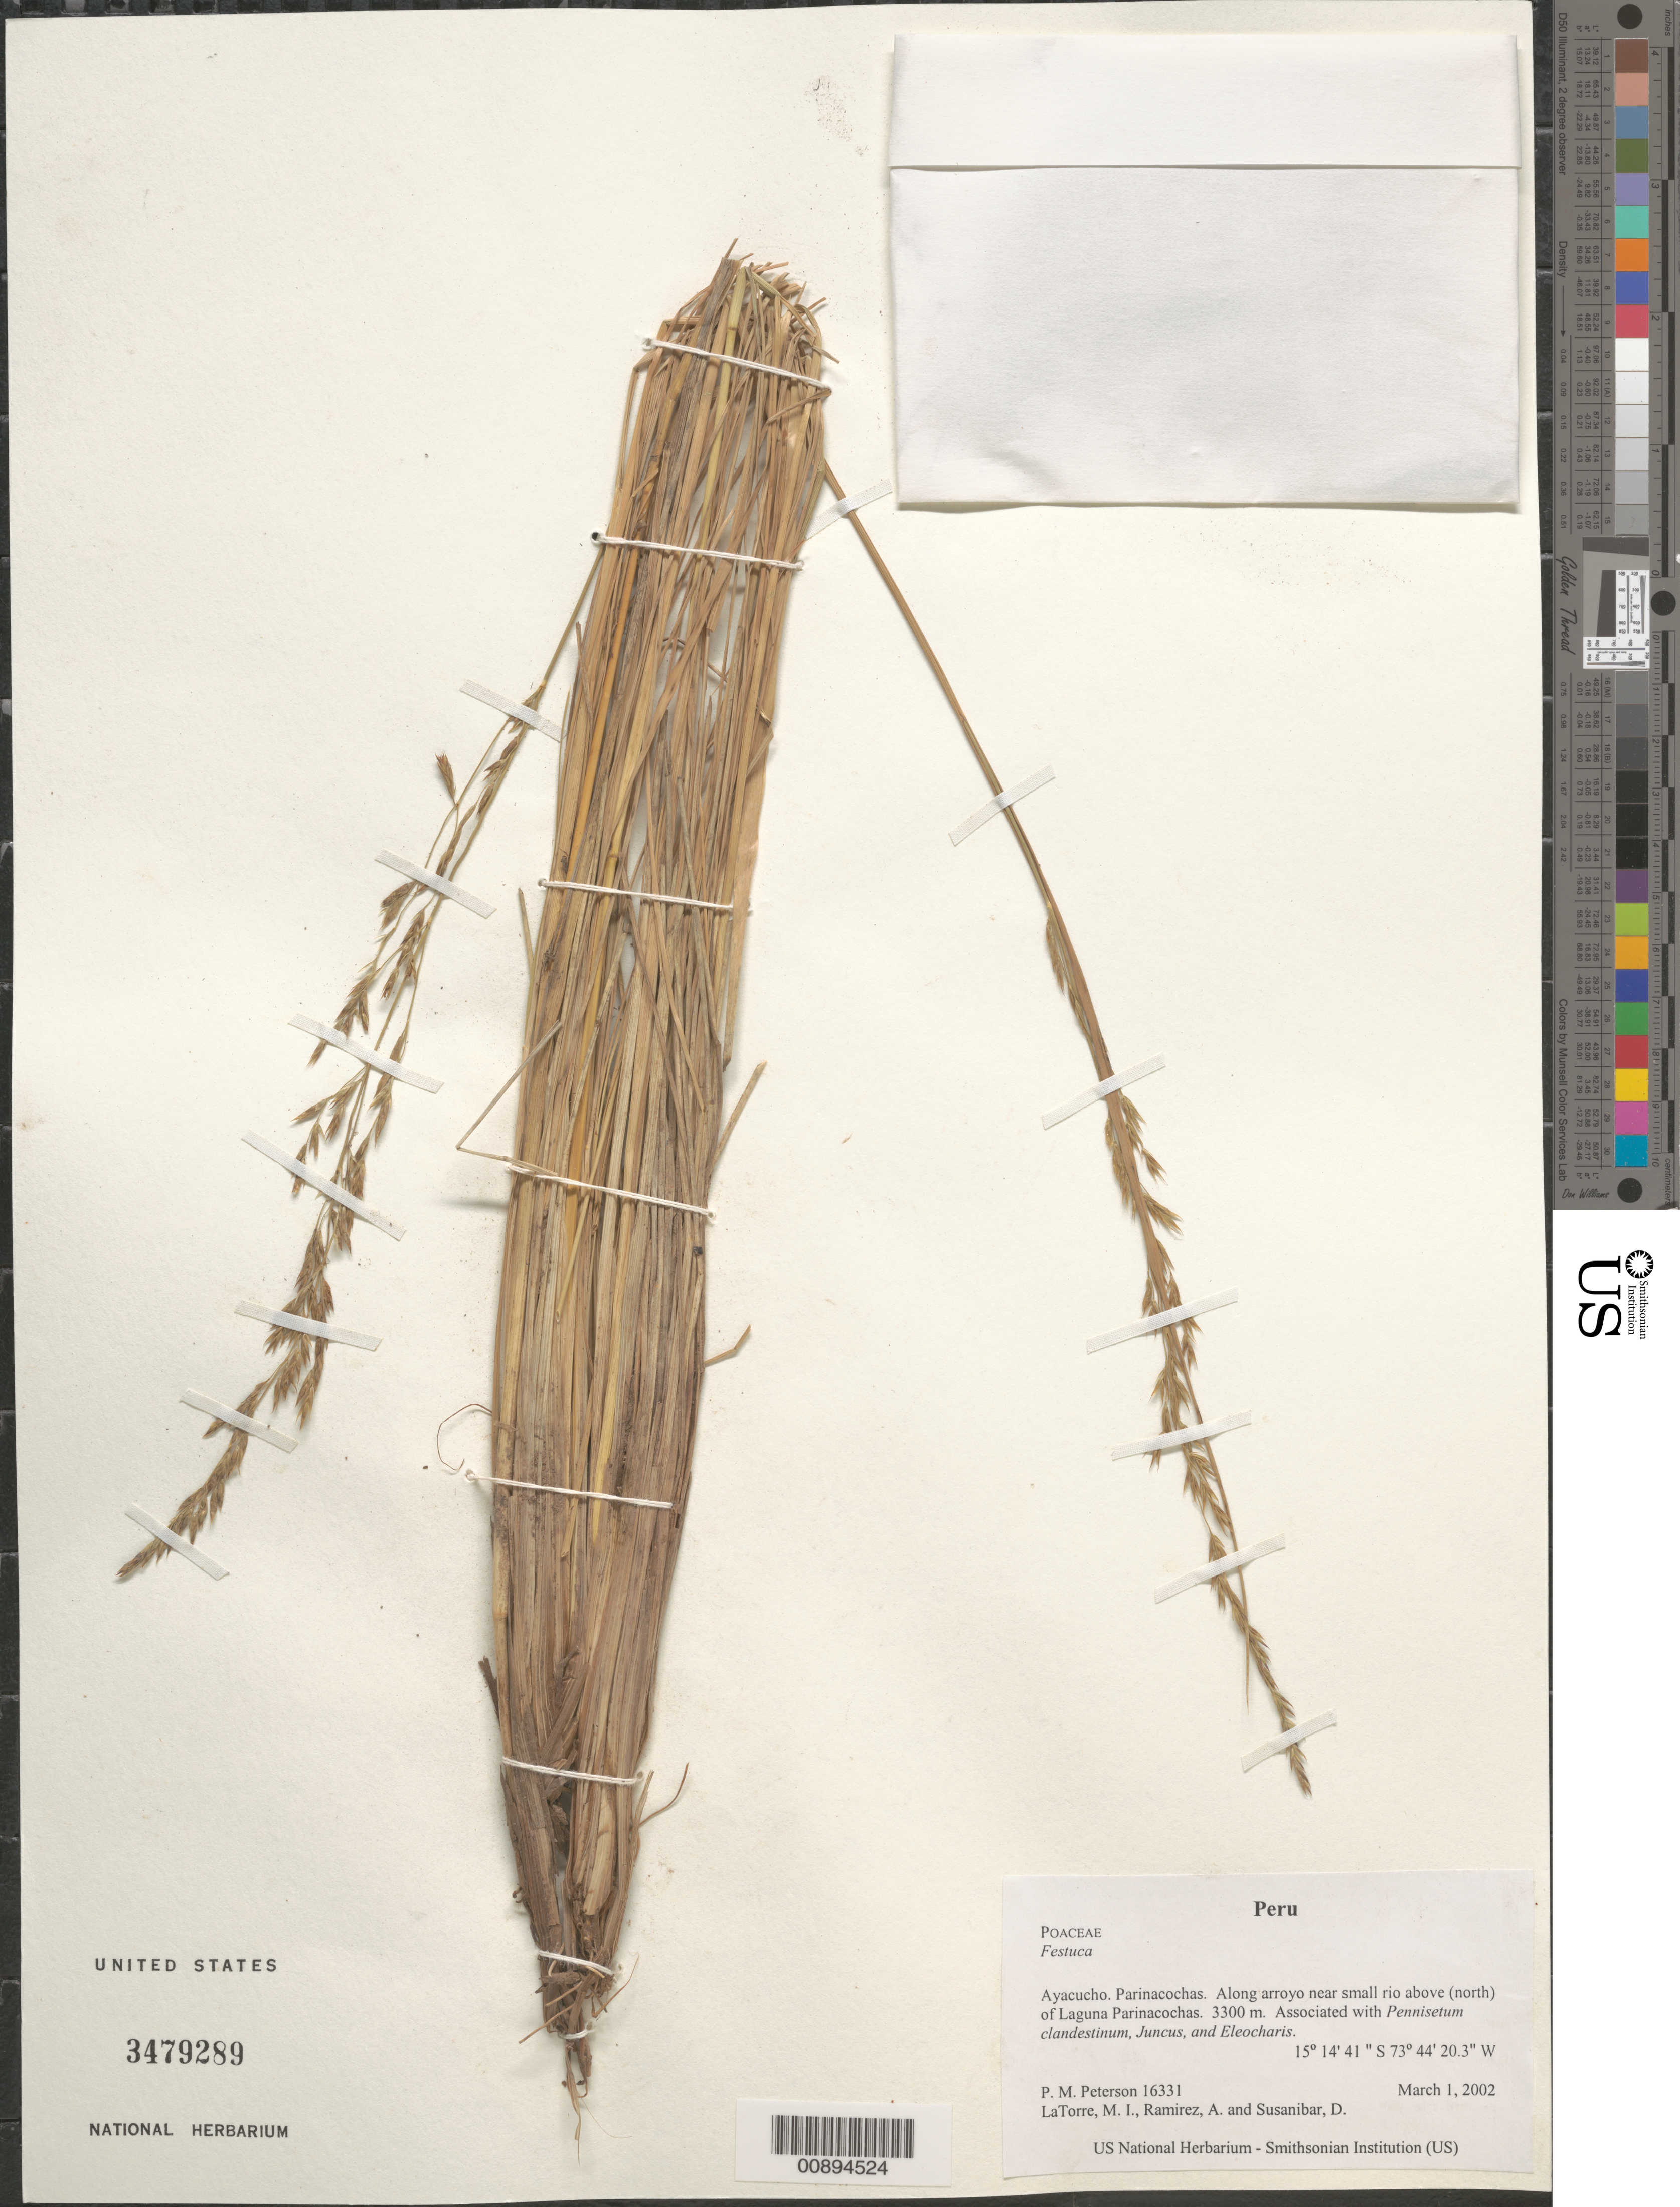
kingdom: Plantae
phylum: Tracheophyta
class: Liliopsida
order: Poales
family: Poaceae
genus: Festuca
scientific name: Festuca sp.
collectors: P. M. Peterson, M. I. La Torre, A. Ramírez & D. Susanibar Cruz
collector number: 16331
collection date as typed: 01 Mar 2002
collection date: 2002-03-01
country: Peru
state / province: Ayacucho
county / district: Parinacochas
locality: Along arroyo near small rio above (north) of Laguna Parinacochas.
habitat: Associated with ~Pennisetum clandestinum, Juncus, and Eleocharis~.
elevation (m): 3300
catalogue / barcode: US 3479289